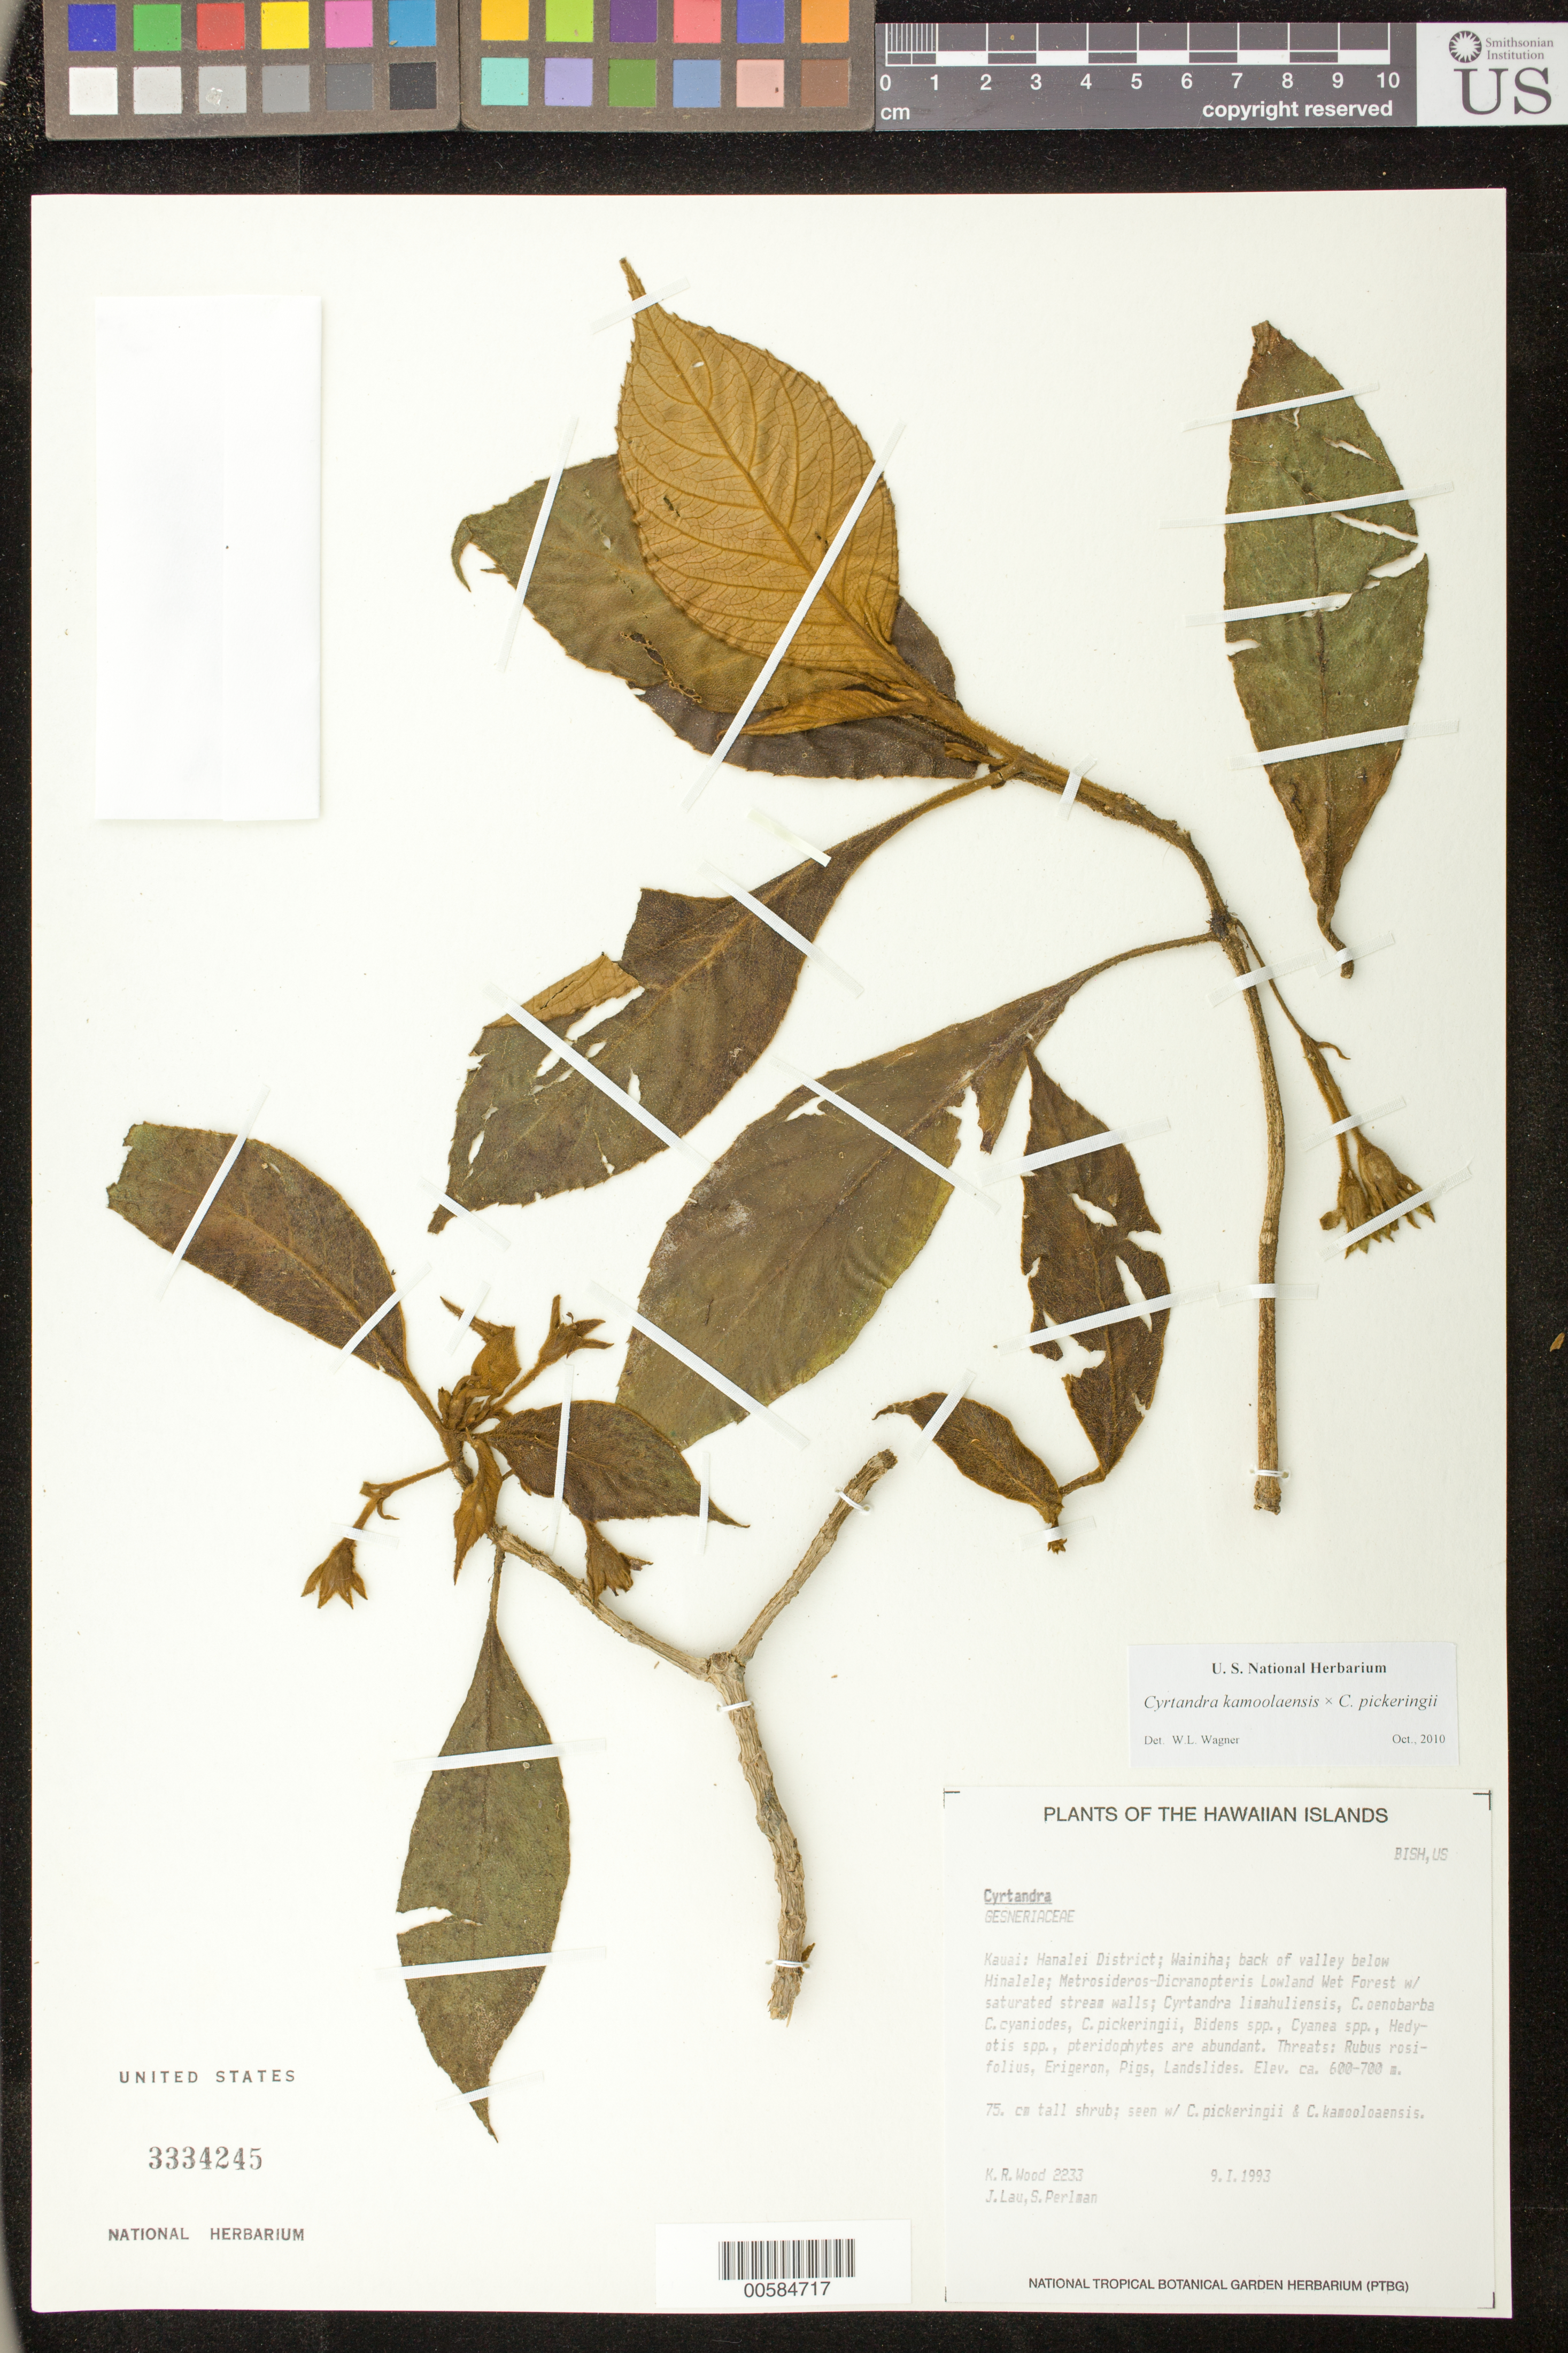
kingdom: Plantae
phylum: Tracheophyta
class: Magnoliopsida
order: Lamiales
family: Gesneriaceae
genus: Cyrtandra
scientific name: Cyrtandra kamoolaensis x C. pickeringii A. Gray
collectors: K. R. Wood, J. Lau & S. P. Perlman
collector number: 2233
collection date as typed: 9 Jan 1993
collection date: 1993-01-09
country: United States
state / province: Hawaii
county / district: Kauai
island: Kaua'i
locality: Hanalei Dist; Wainiha; back of valley below Hinalele.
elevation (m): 600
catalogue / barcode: US 3334245